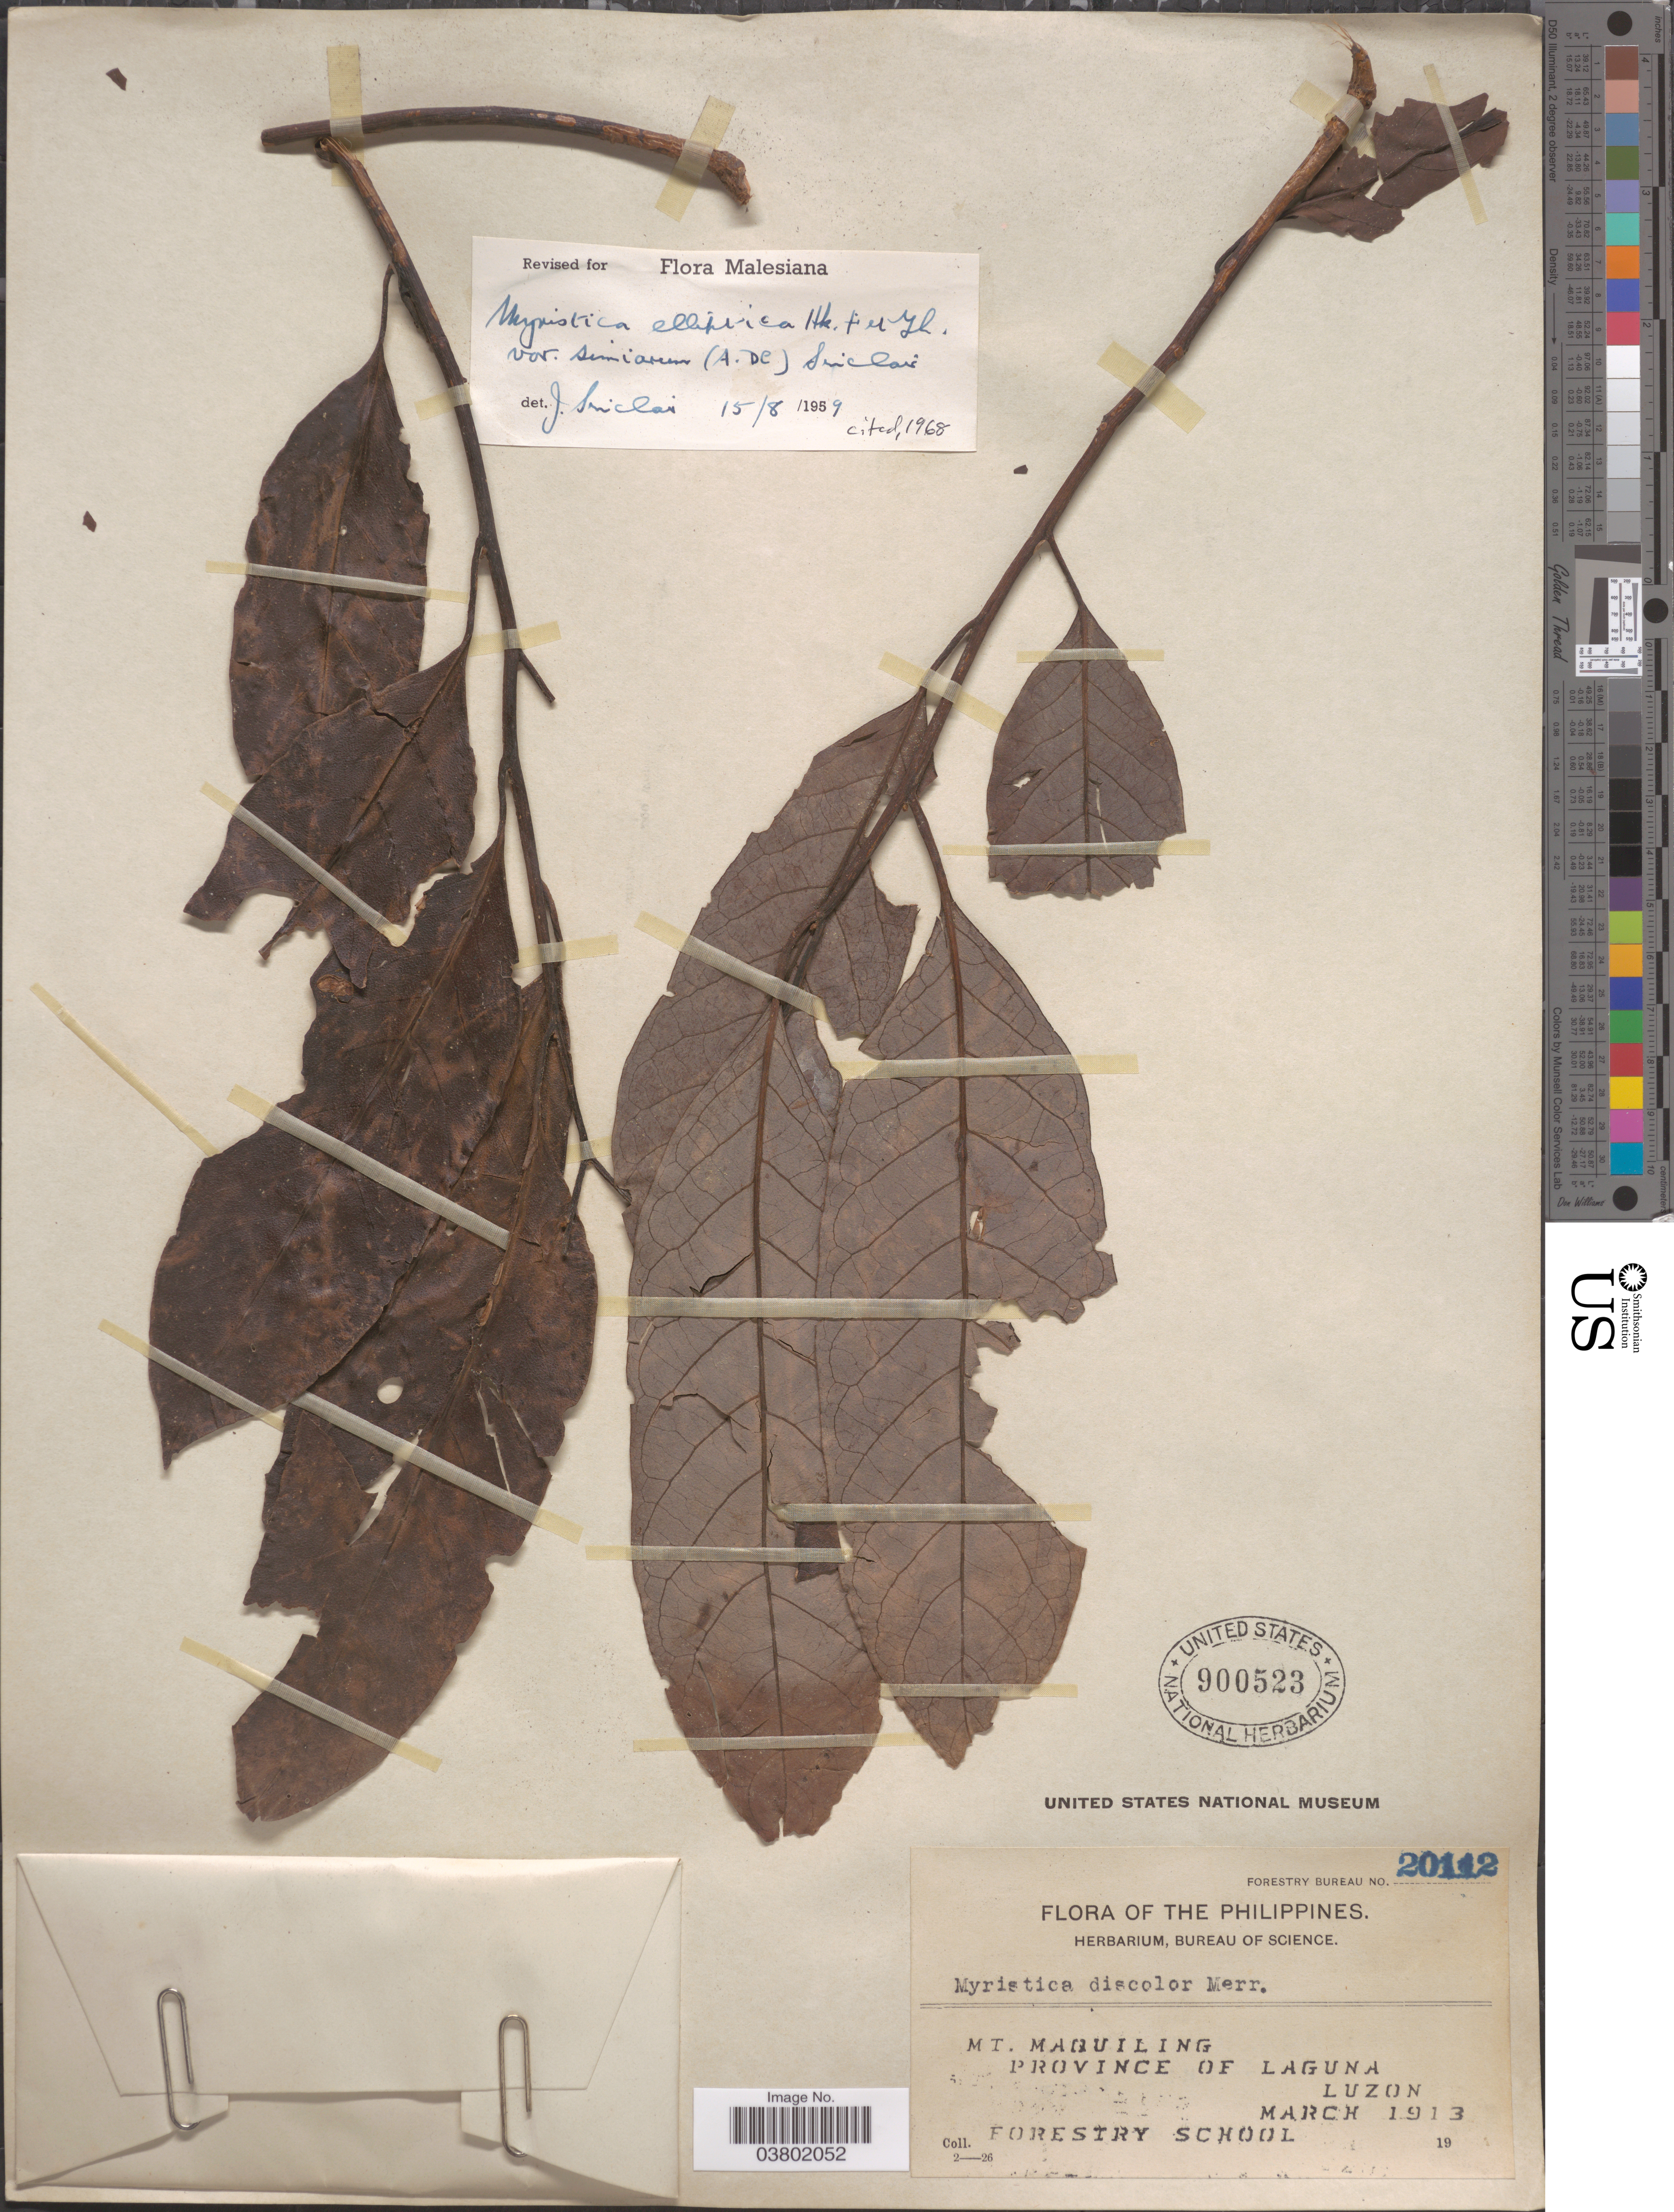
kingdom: Plantae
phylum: Tracheophyta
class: Magnoliopsida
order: Magnoliales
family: Myristicaceae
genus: Myristica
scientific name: Myristica elliptica var. simiarum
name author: (A. DC.) J. Sinclair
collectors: Forestry School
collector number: Forestry Bureau 20112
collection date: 1913-03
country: Philippines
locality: Mt. Maquiling. Province of Laguna, Luzon.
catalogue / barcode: US 900523